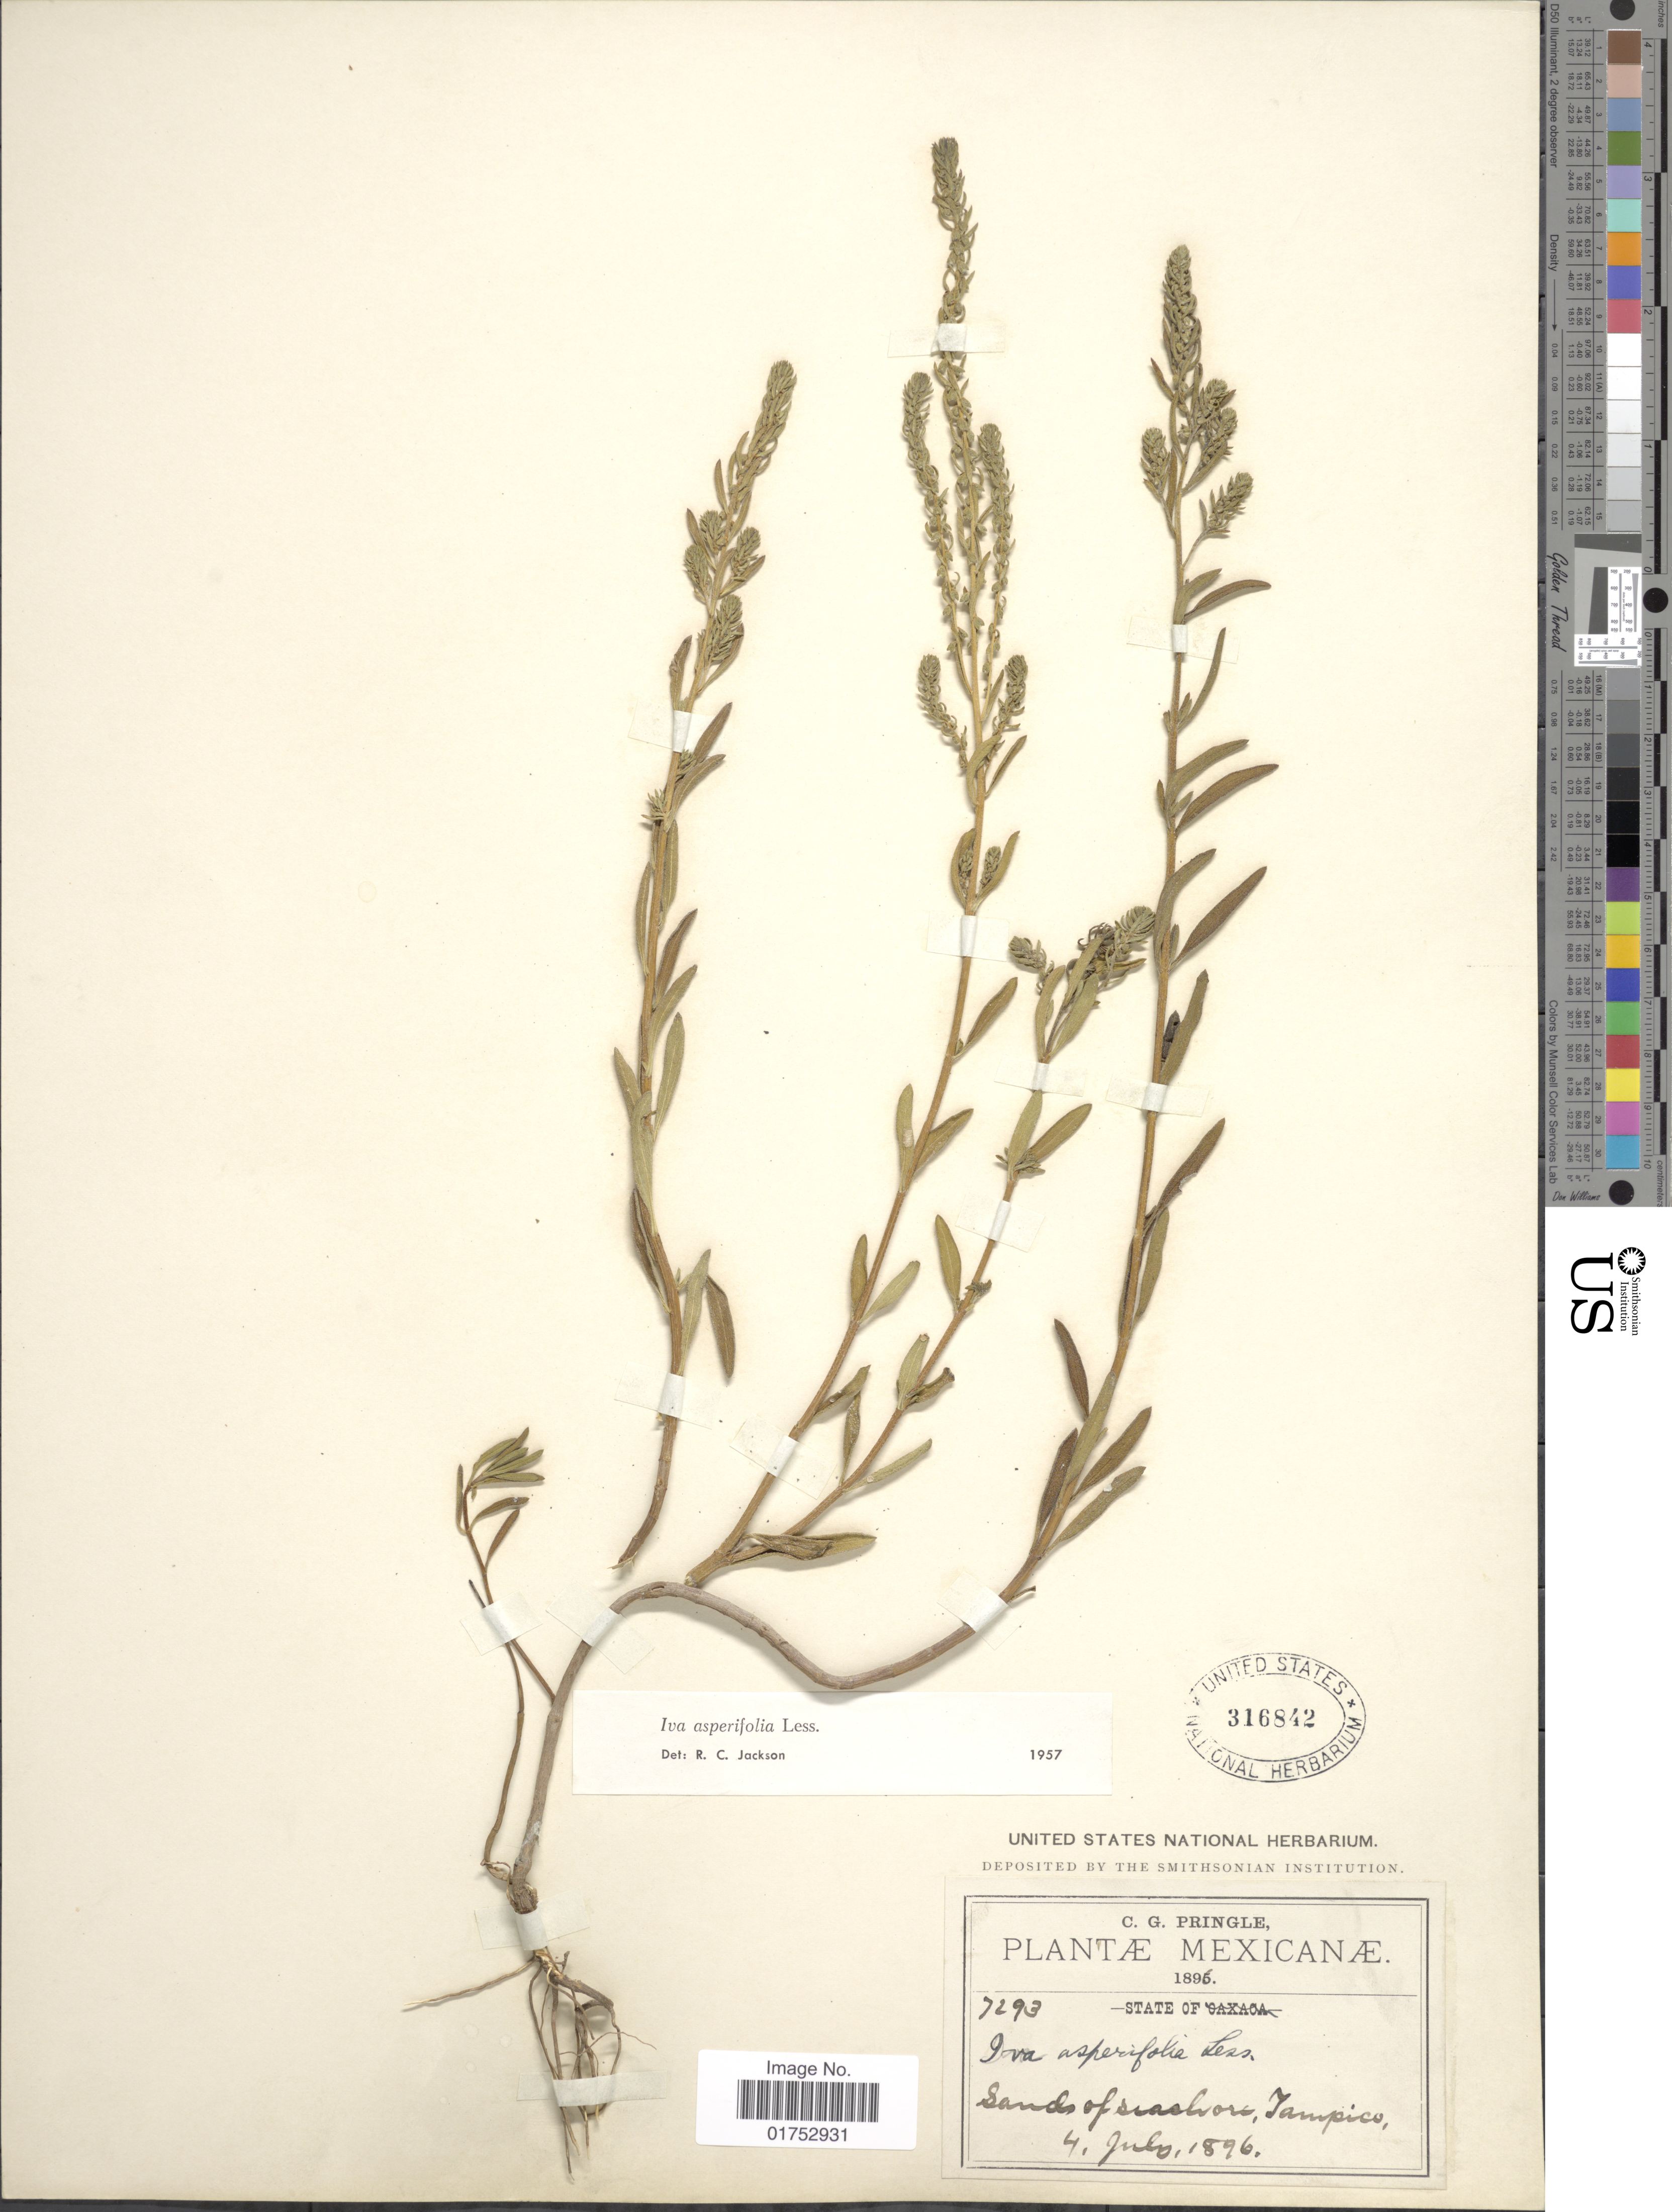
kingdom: Plantae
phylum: Tracheophyta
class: Magnoliopsida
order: Asterales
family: Asteraceae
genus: Iva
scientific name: Iva aperifolia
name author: Less.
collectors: C. G. Pringle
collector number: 7293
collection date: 1896-07-04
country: Mexico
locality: Tampico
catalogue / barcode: US 316842